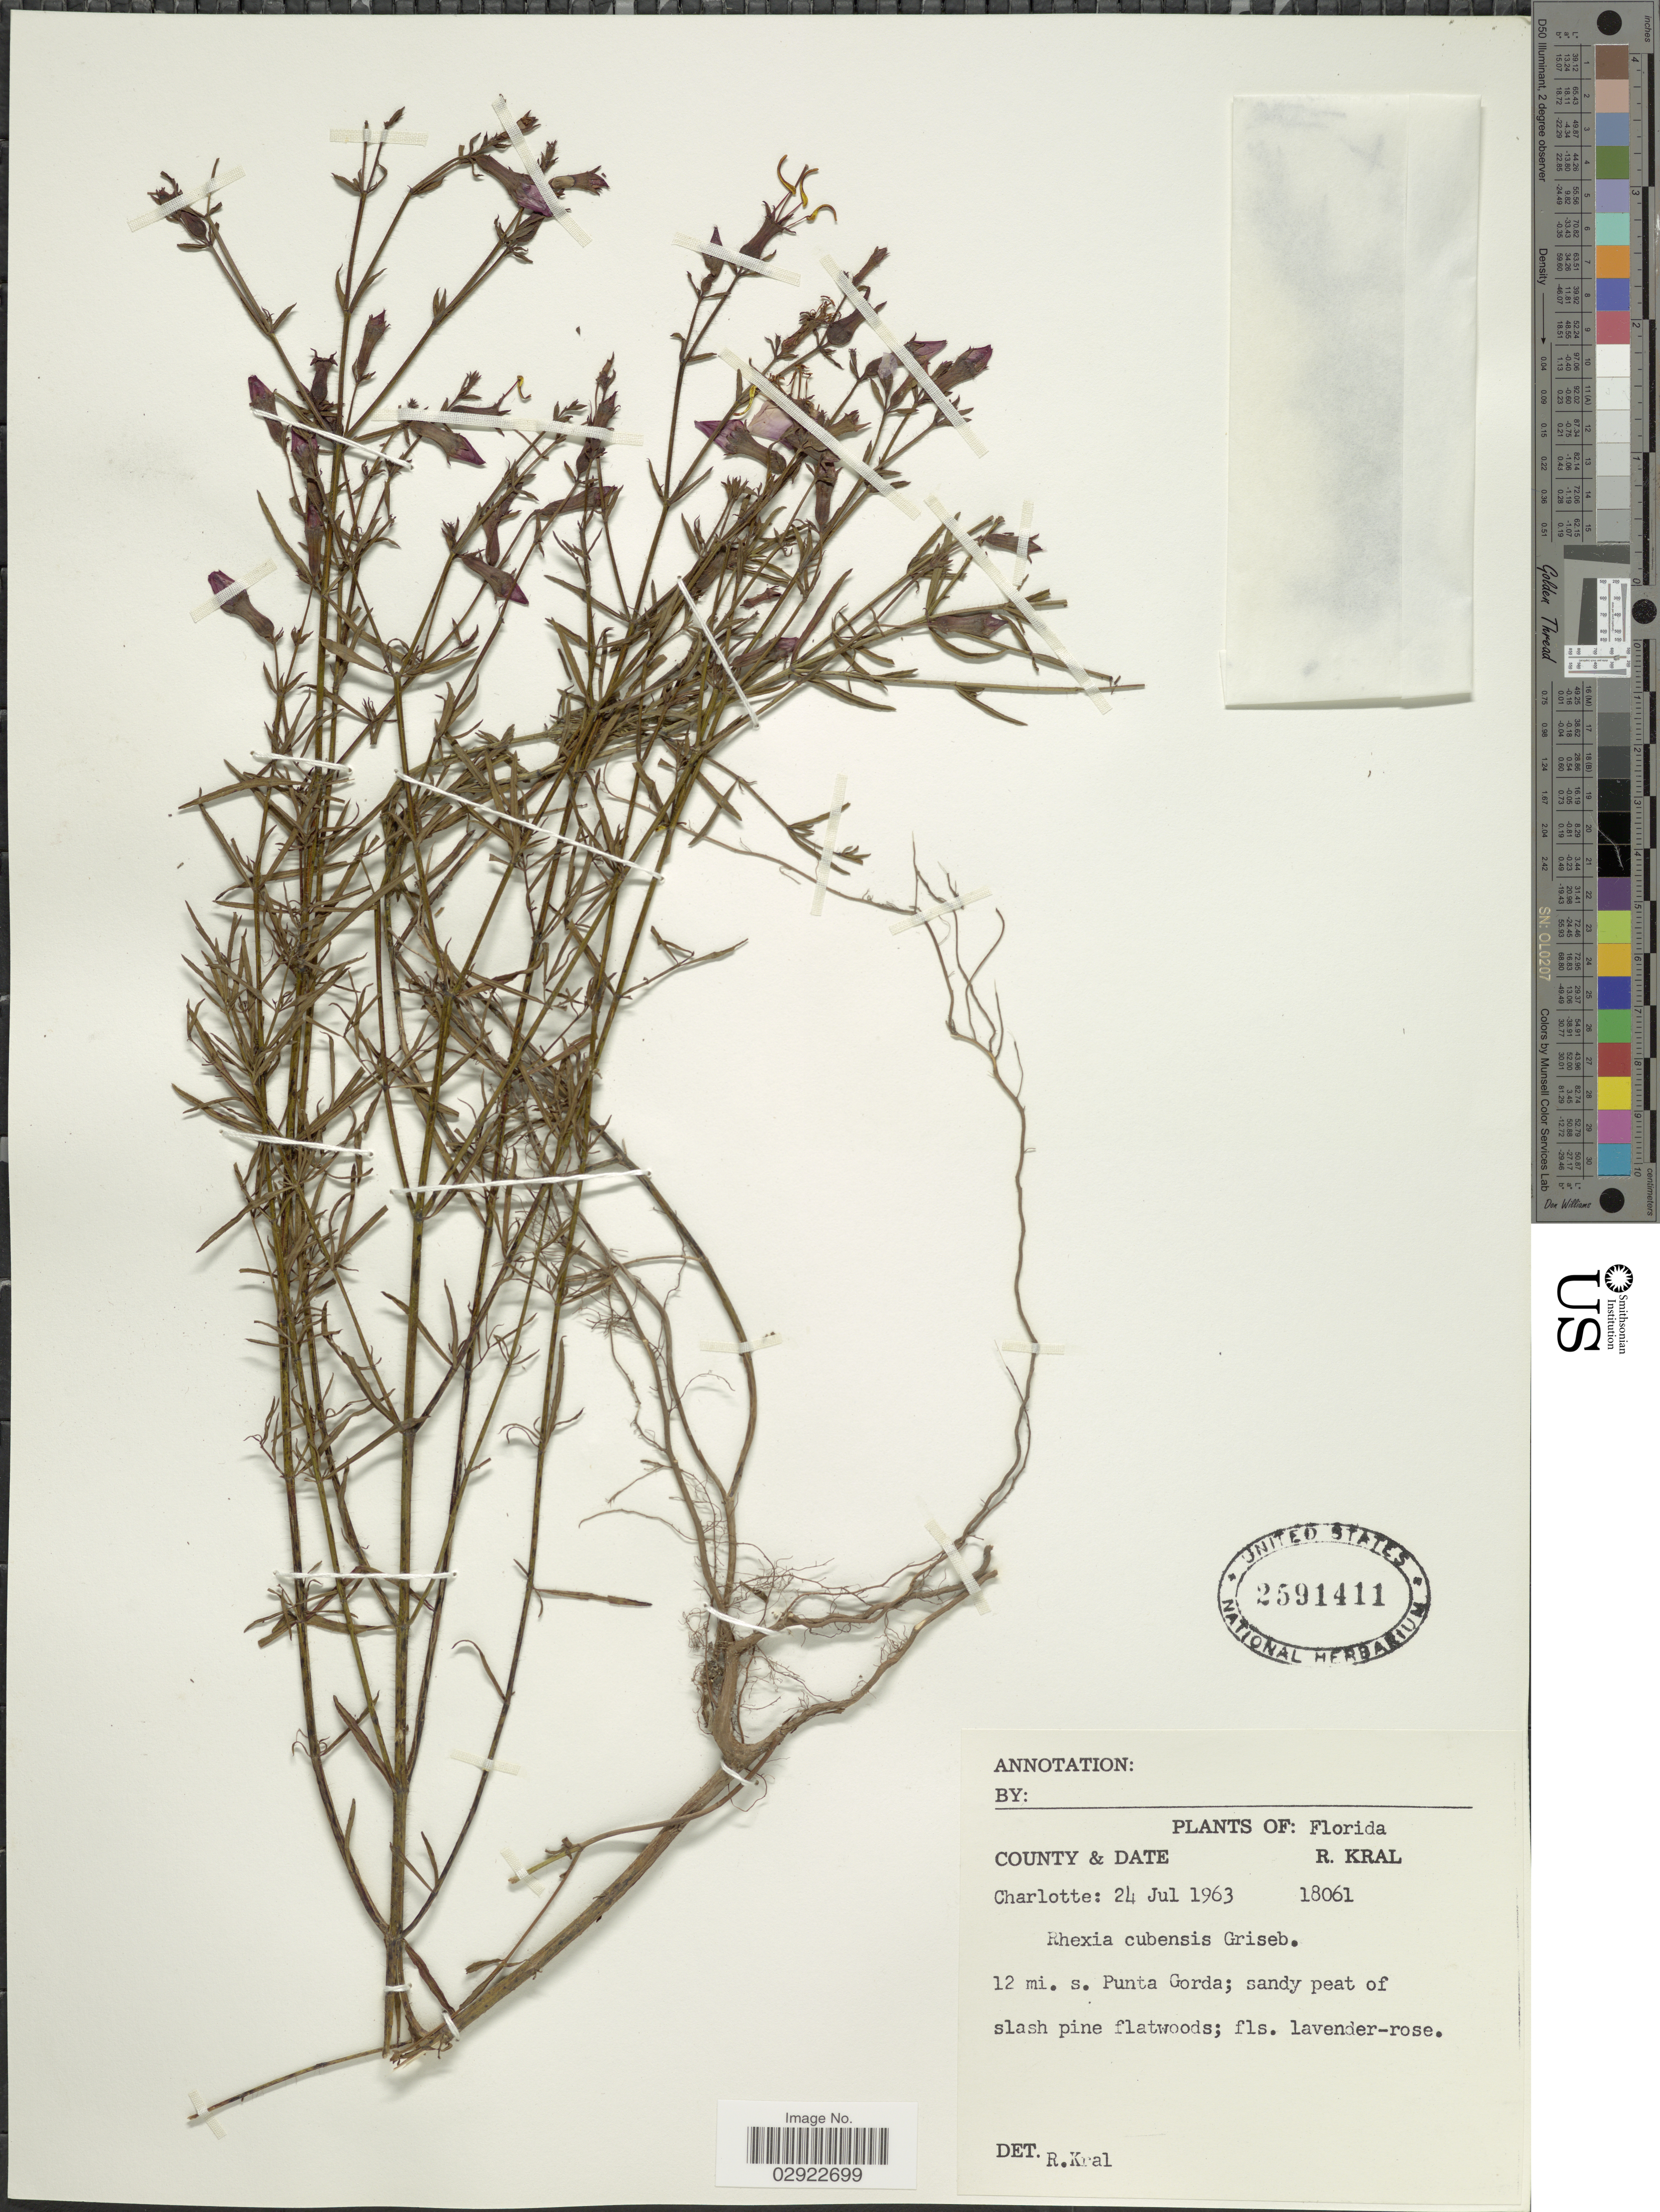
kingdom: Plantae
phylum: Tracheophyta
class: Magnoliopsida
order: Myrtales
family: Melastomataceae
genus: Rhexia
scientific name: Rhexia cubensis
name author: Griseb.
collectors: R. Kral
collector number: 18061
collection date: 1963-07-24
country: United States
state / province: Florida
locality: Charlotte County. 12 mi. s. Punta Gorda.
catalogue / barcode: US 2591411